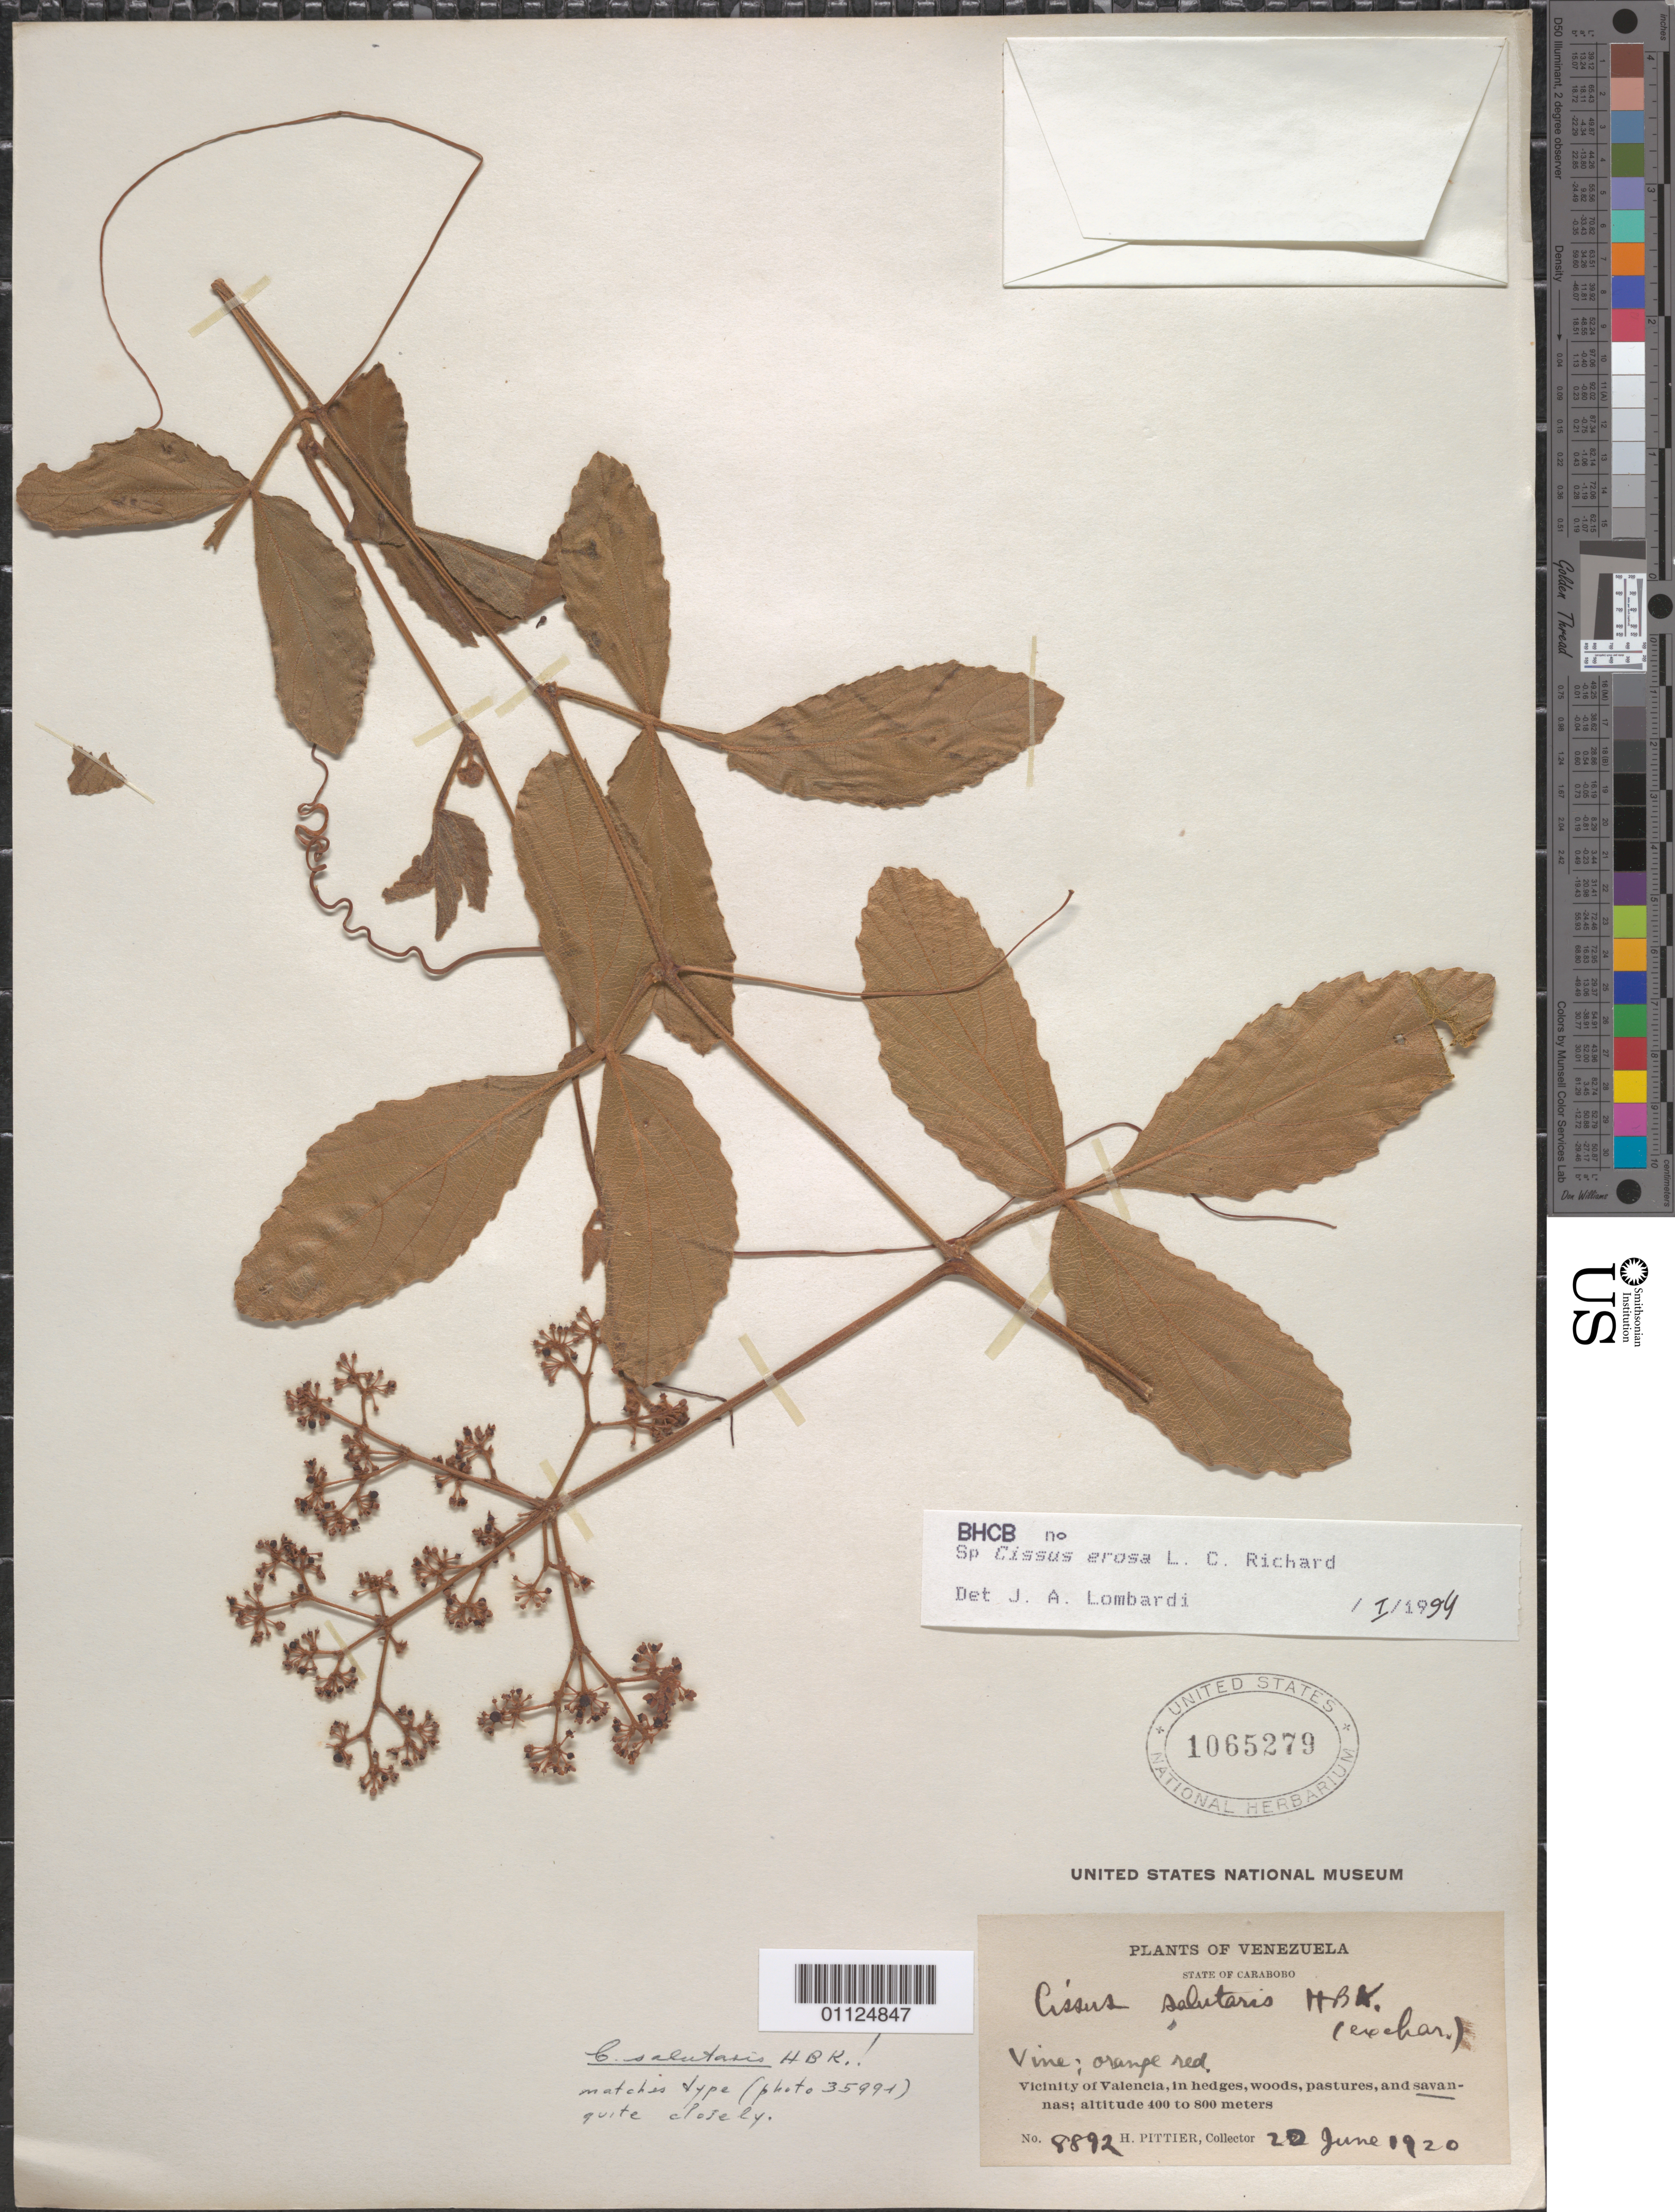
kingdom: Plantae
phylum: Tracheophyta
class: Magnoliopsida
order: Vitales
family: Vitaceae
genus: Cissus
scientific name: Cissus erosa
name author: Rich.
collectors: H. F. Pittier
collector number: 8892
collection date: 1920-08-17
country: Venezuela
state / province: Carabobo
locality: Vicinity of Valencia.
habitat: In hedges, woods, pastures, and savannas. Vine.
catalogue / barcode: US 1065279